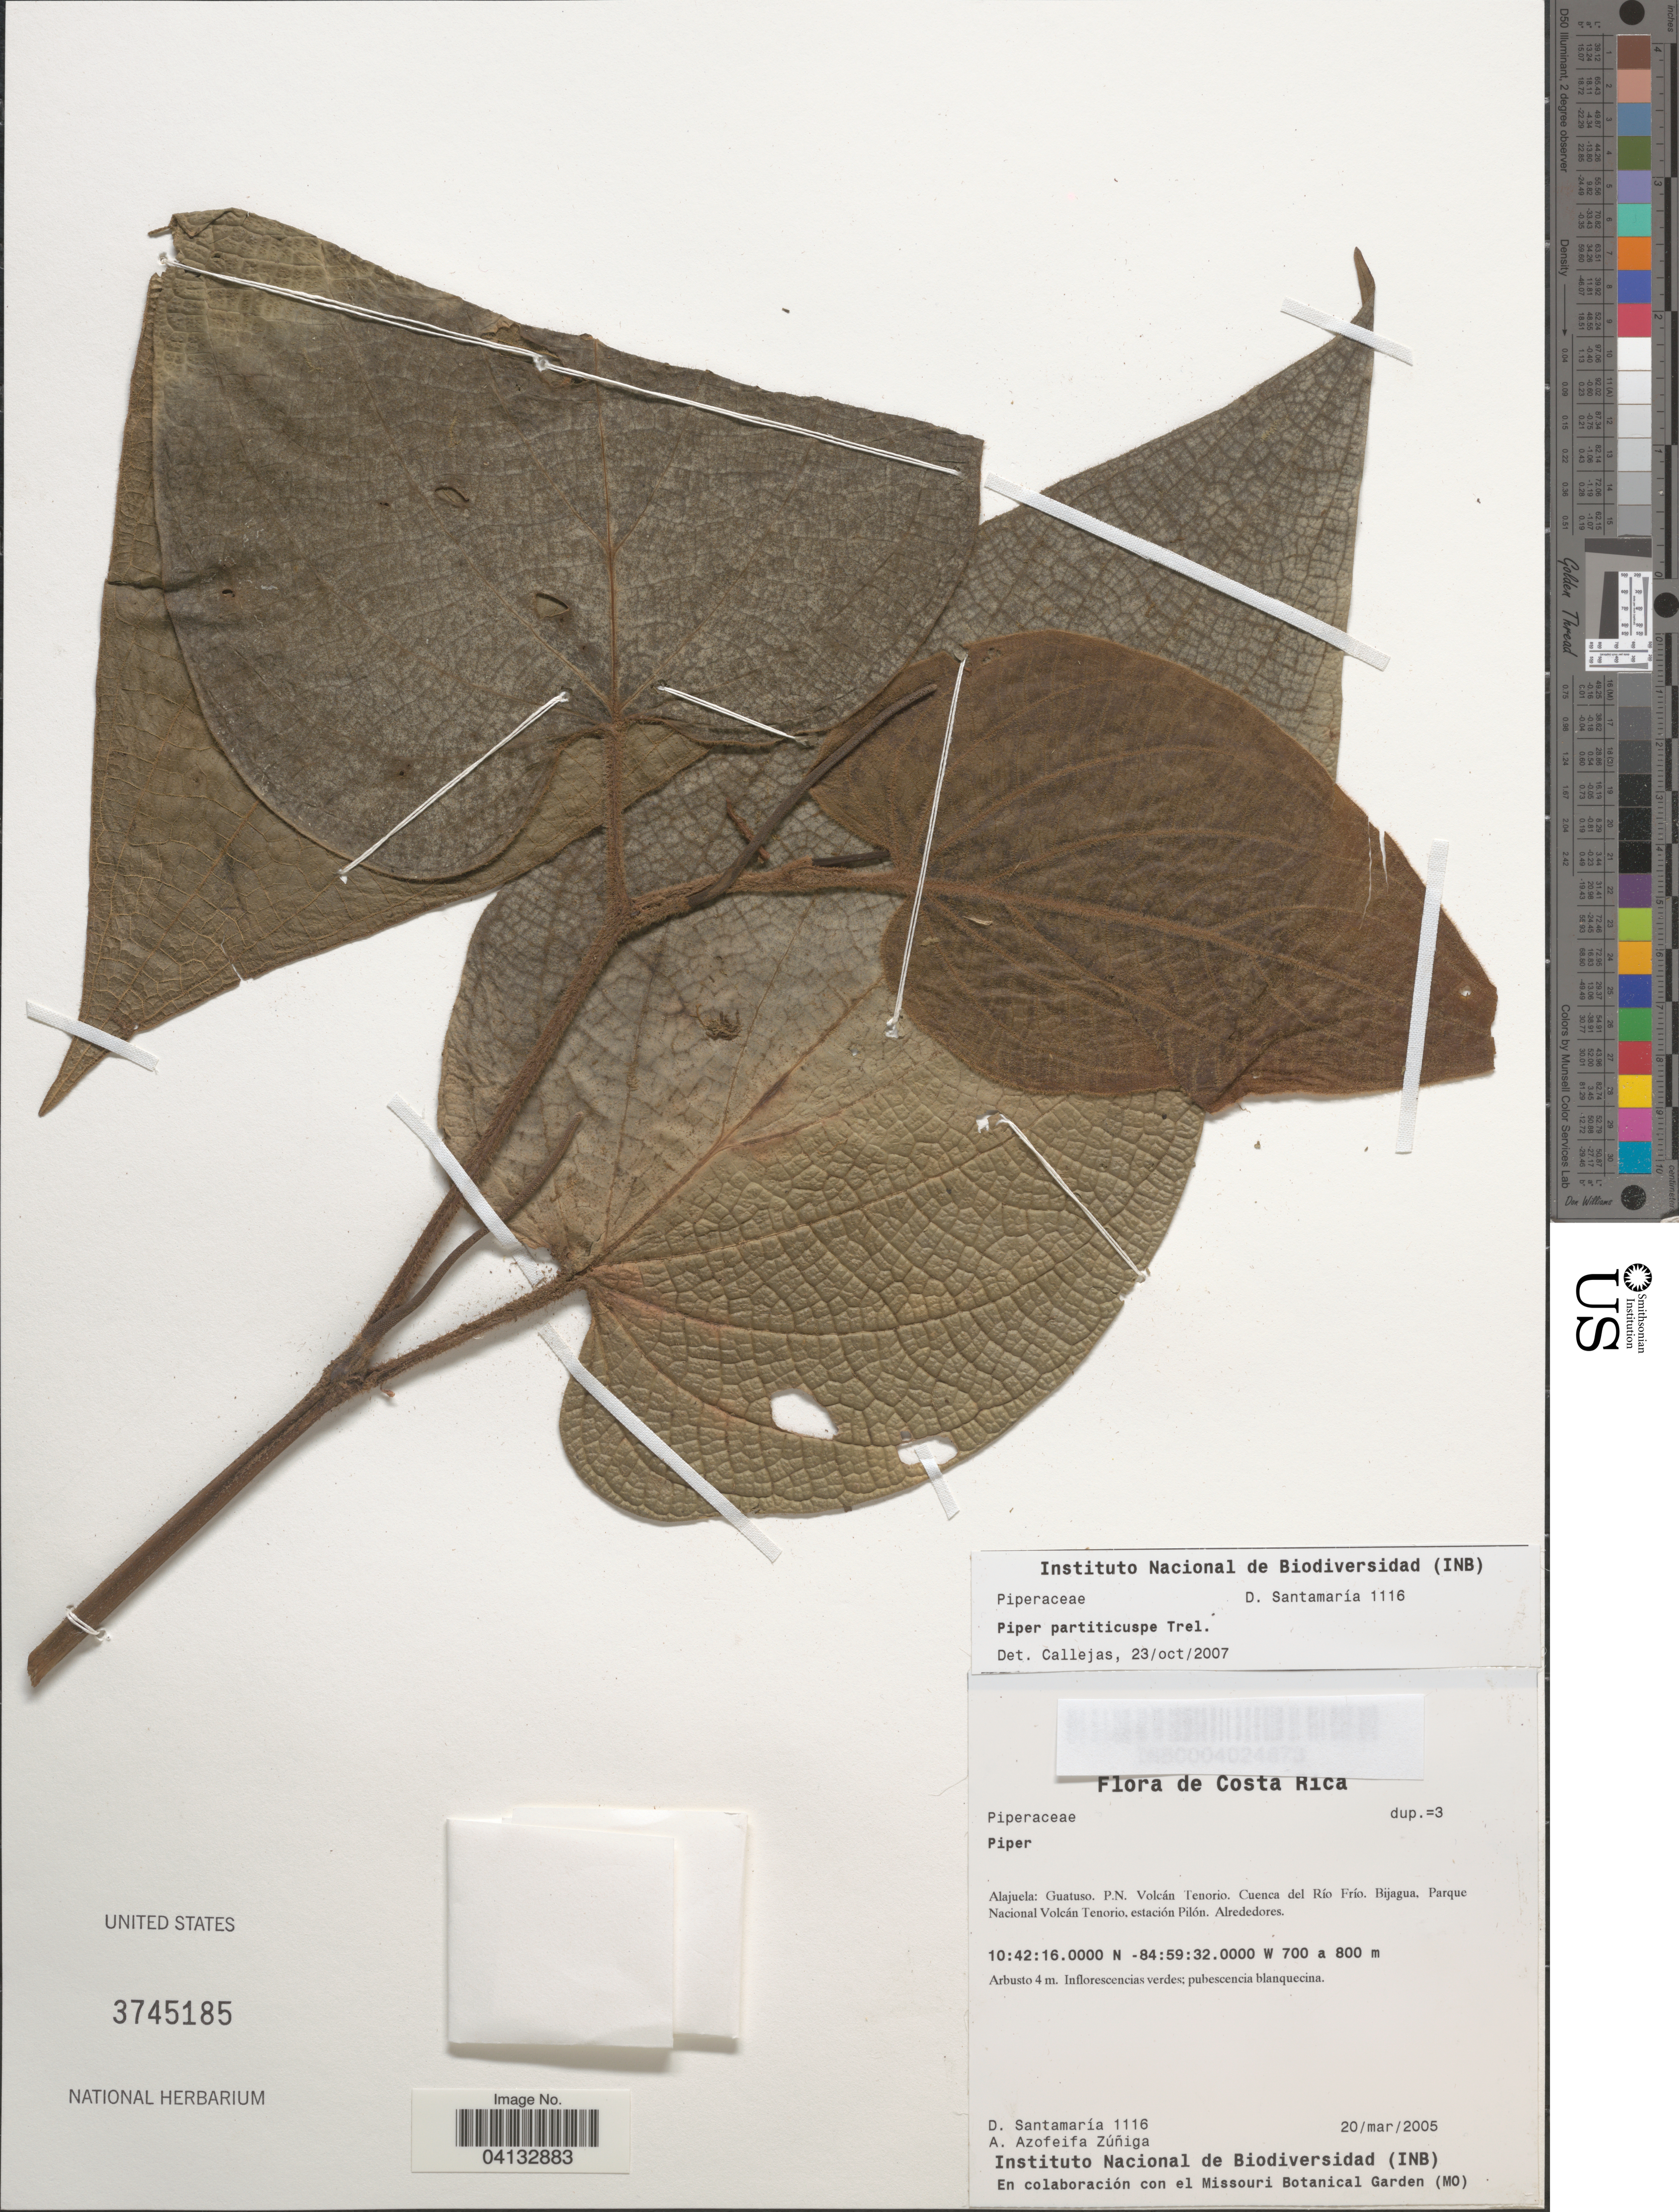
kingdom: Plantae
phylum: Tracheophyta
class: Magnoliopsida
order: Piperales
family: Piperaceae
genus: Piper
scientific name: Piper partiticuspe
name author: Trel.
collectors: D. Santamaria & A. Azofeifa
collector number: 1116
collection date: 2005-03-20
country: Costa Rica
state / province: Alajuela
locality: Guatuso. P.N. Volcán Tenorio. Cuenca del Río Frío. Bijagua, Parque Nacional Volcán Tenorio, estación Pilón. Alrededores.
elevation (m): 700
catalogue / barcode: US 3745185